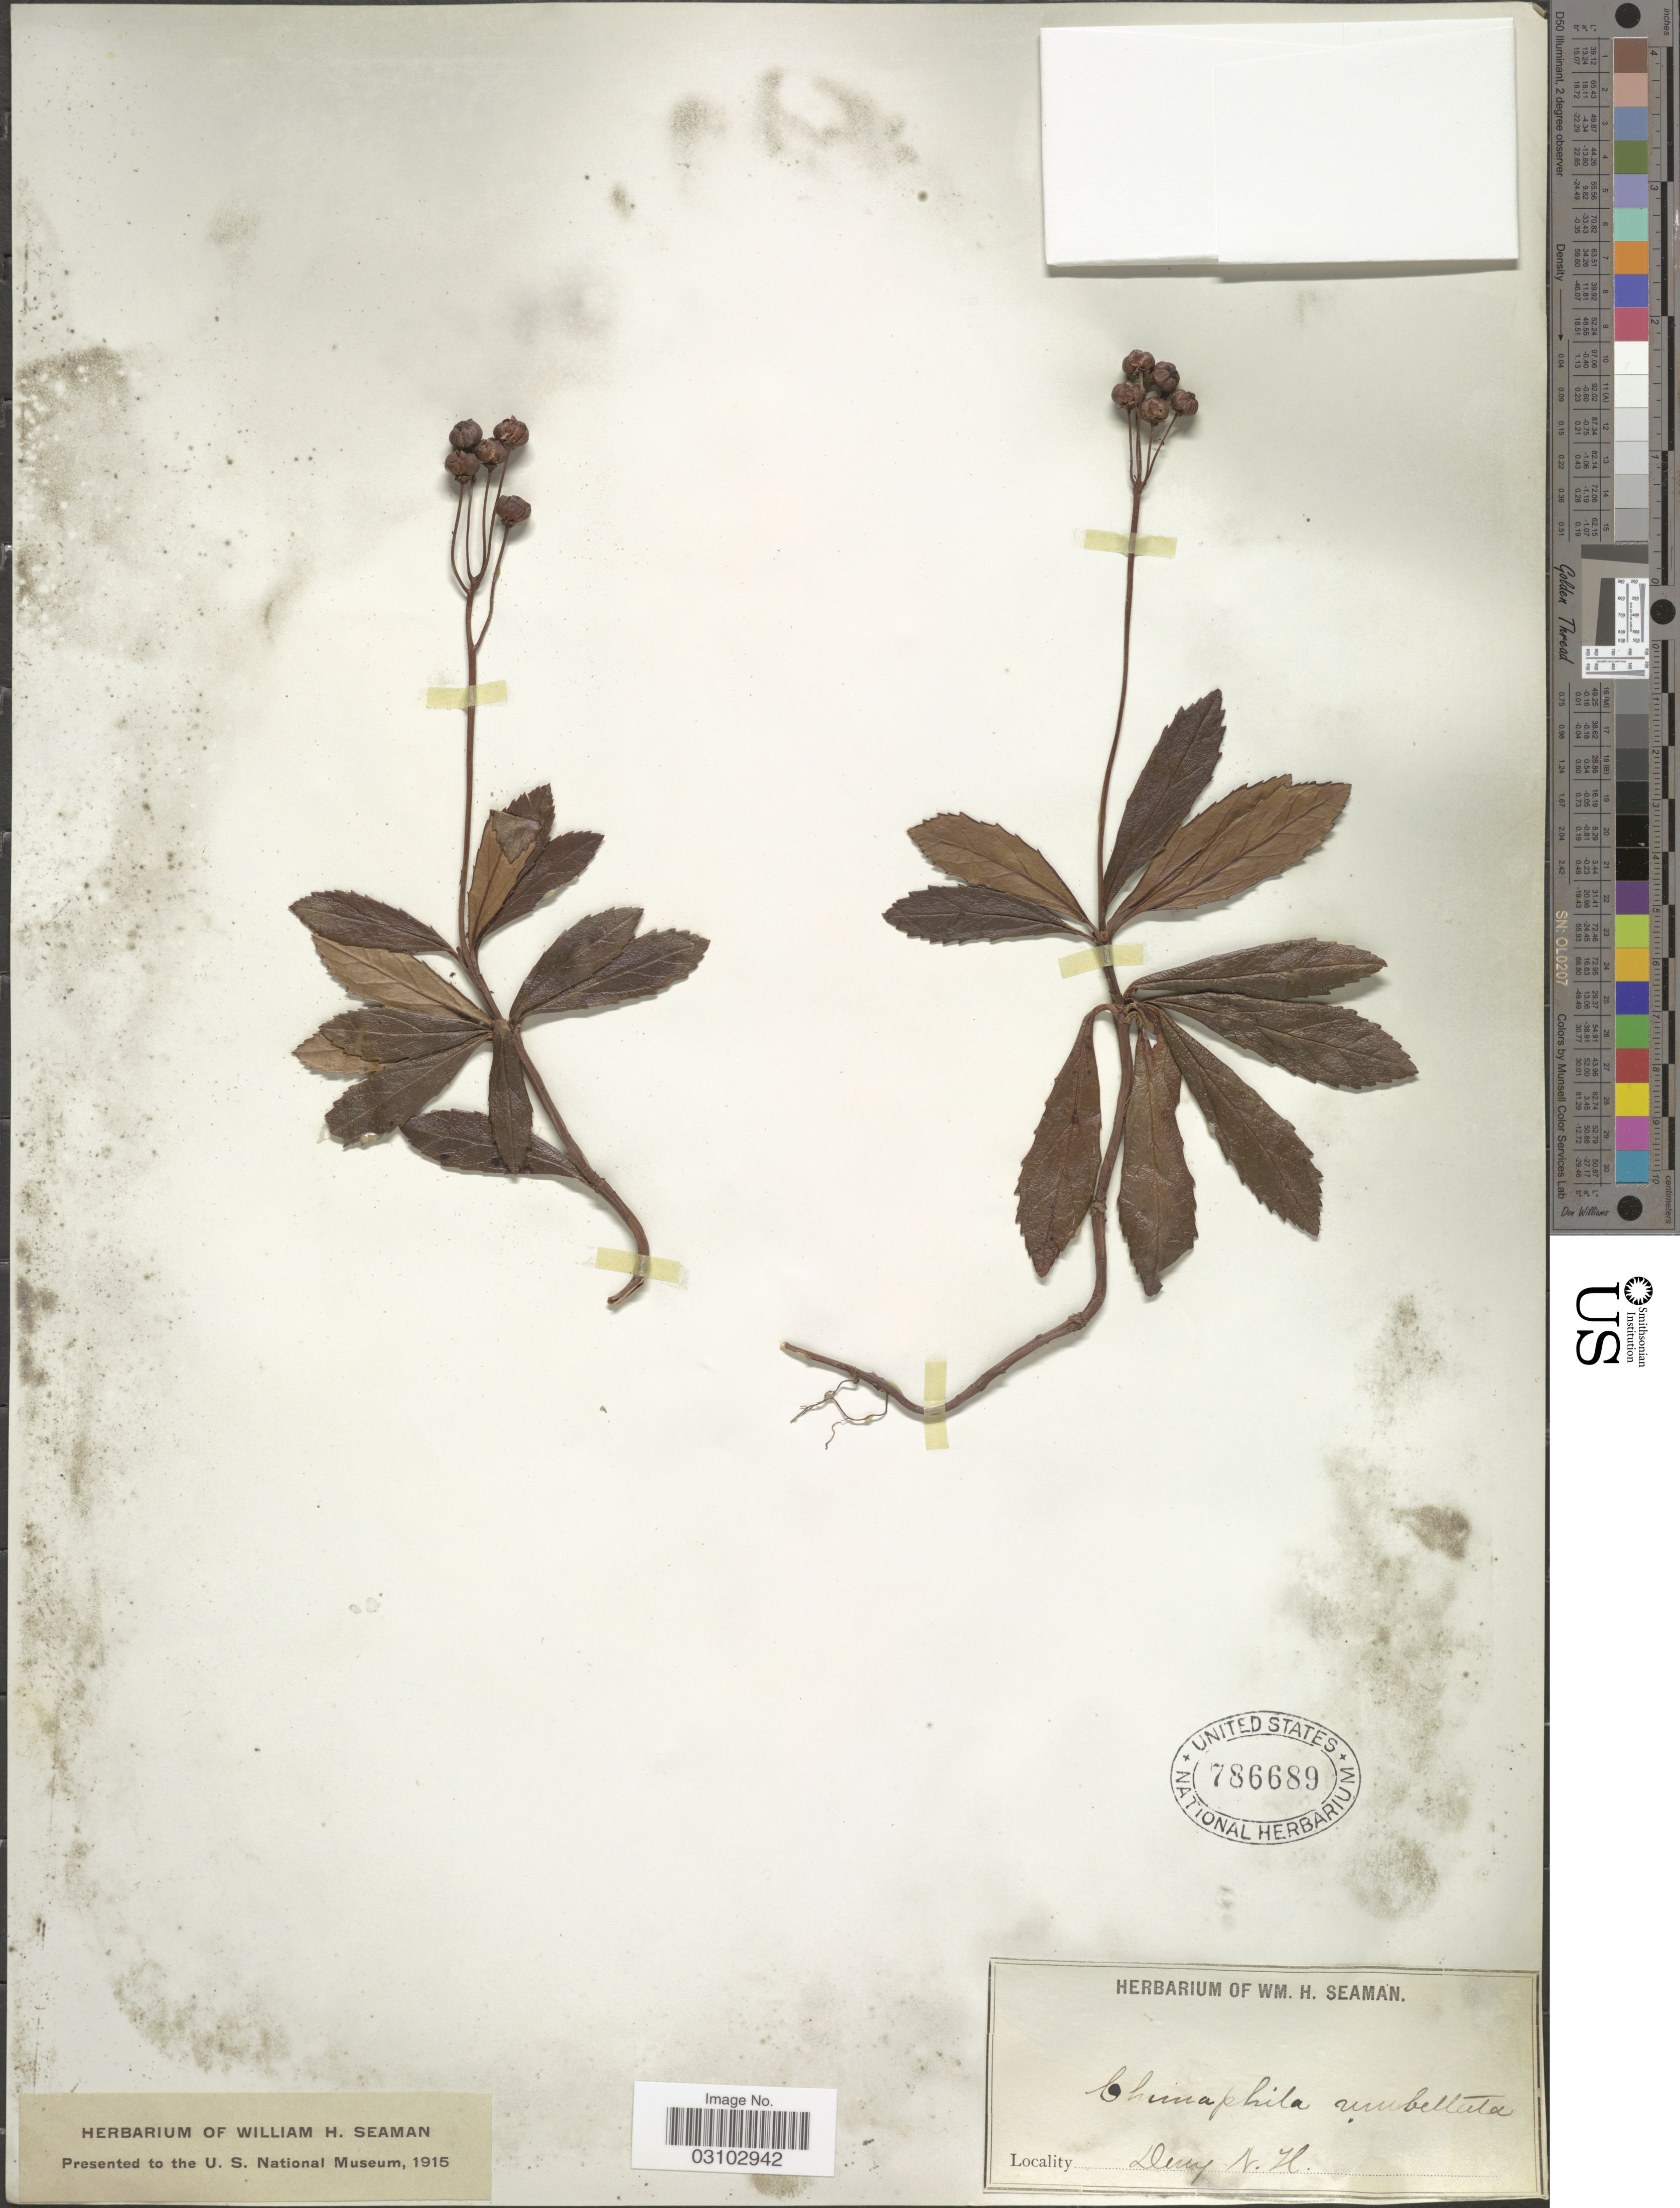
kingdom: Plantae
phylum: Tracheophyta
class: Magnoliopsida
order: Ericales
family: Ericaceae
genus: Chimaphila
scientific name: Chimaphila umbellata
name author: (L.) W.P.C. Barton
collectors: Ex herb. W. H. Seaman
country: United States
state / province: New Hampshire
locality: Derry.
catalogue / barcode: US 786689